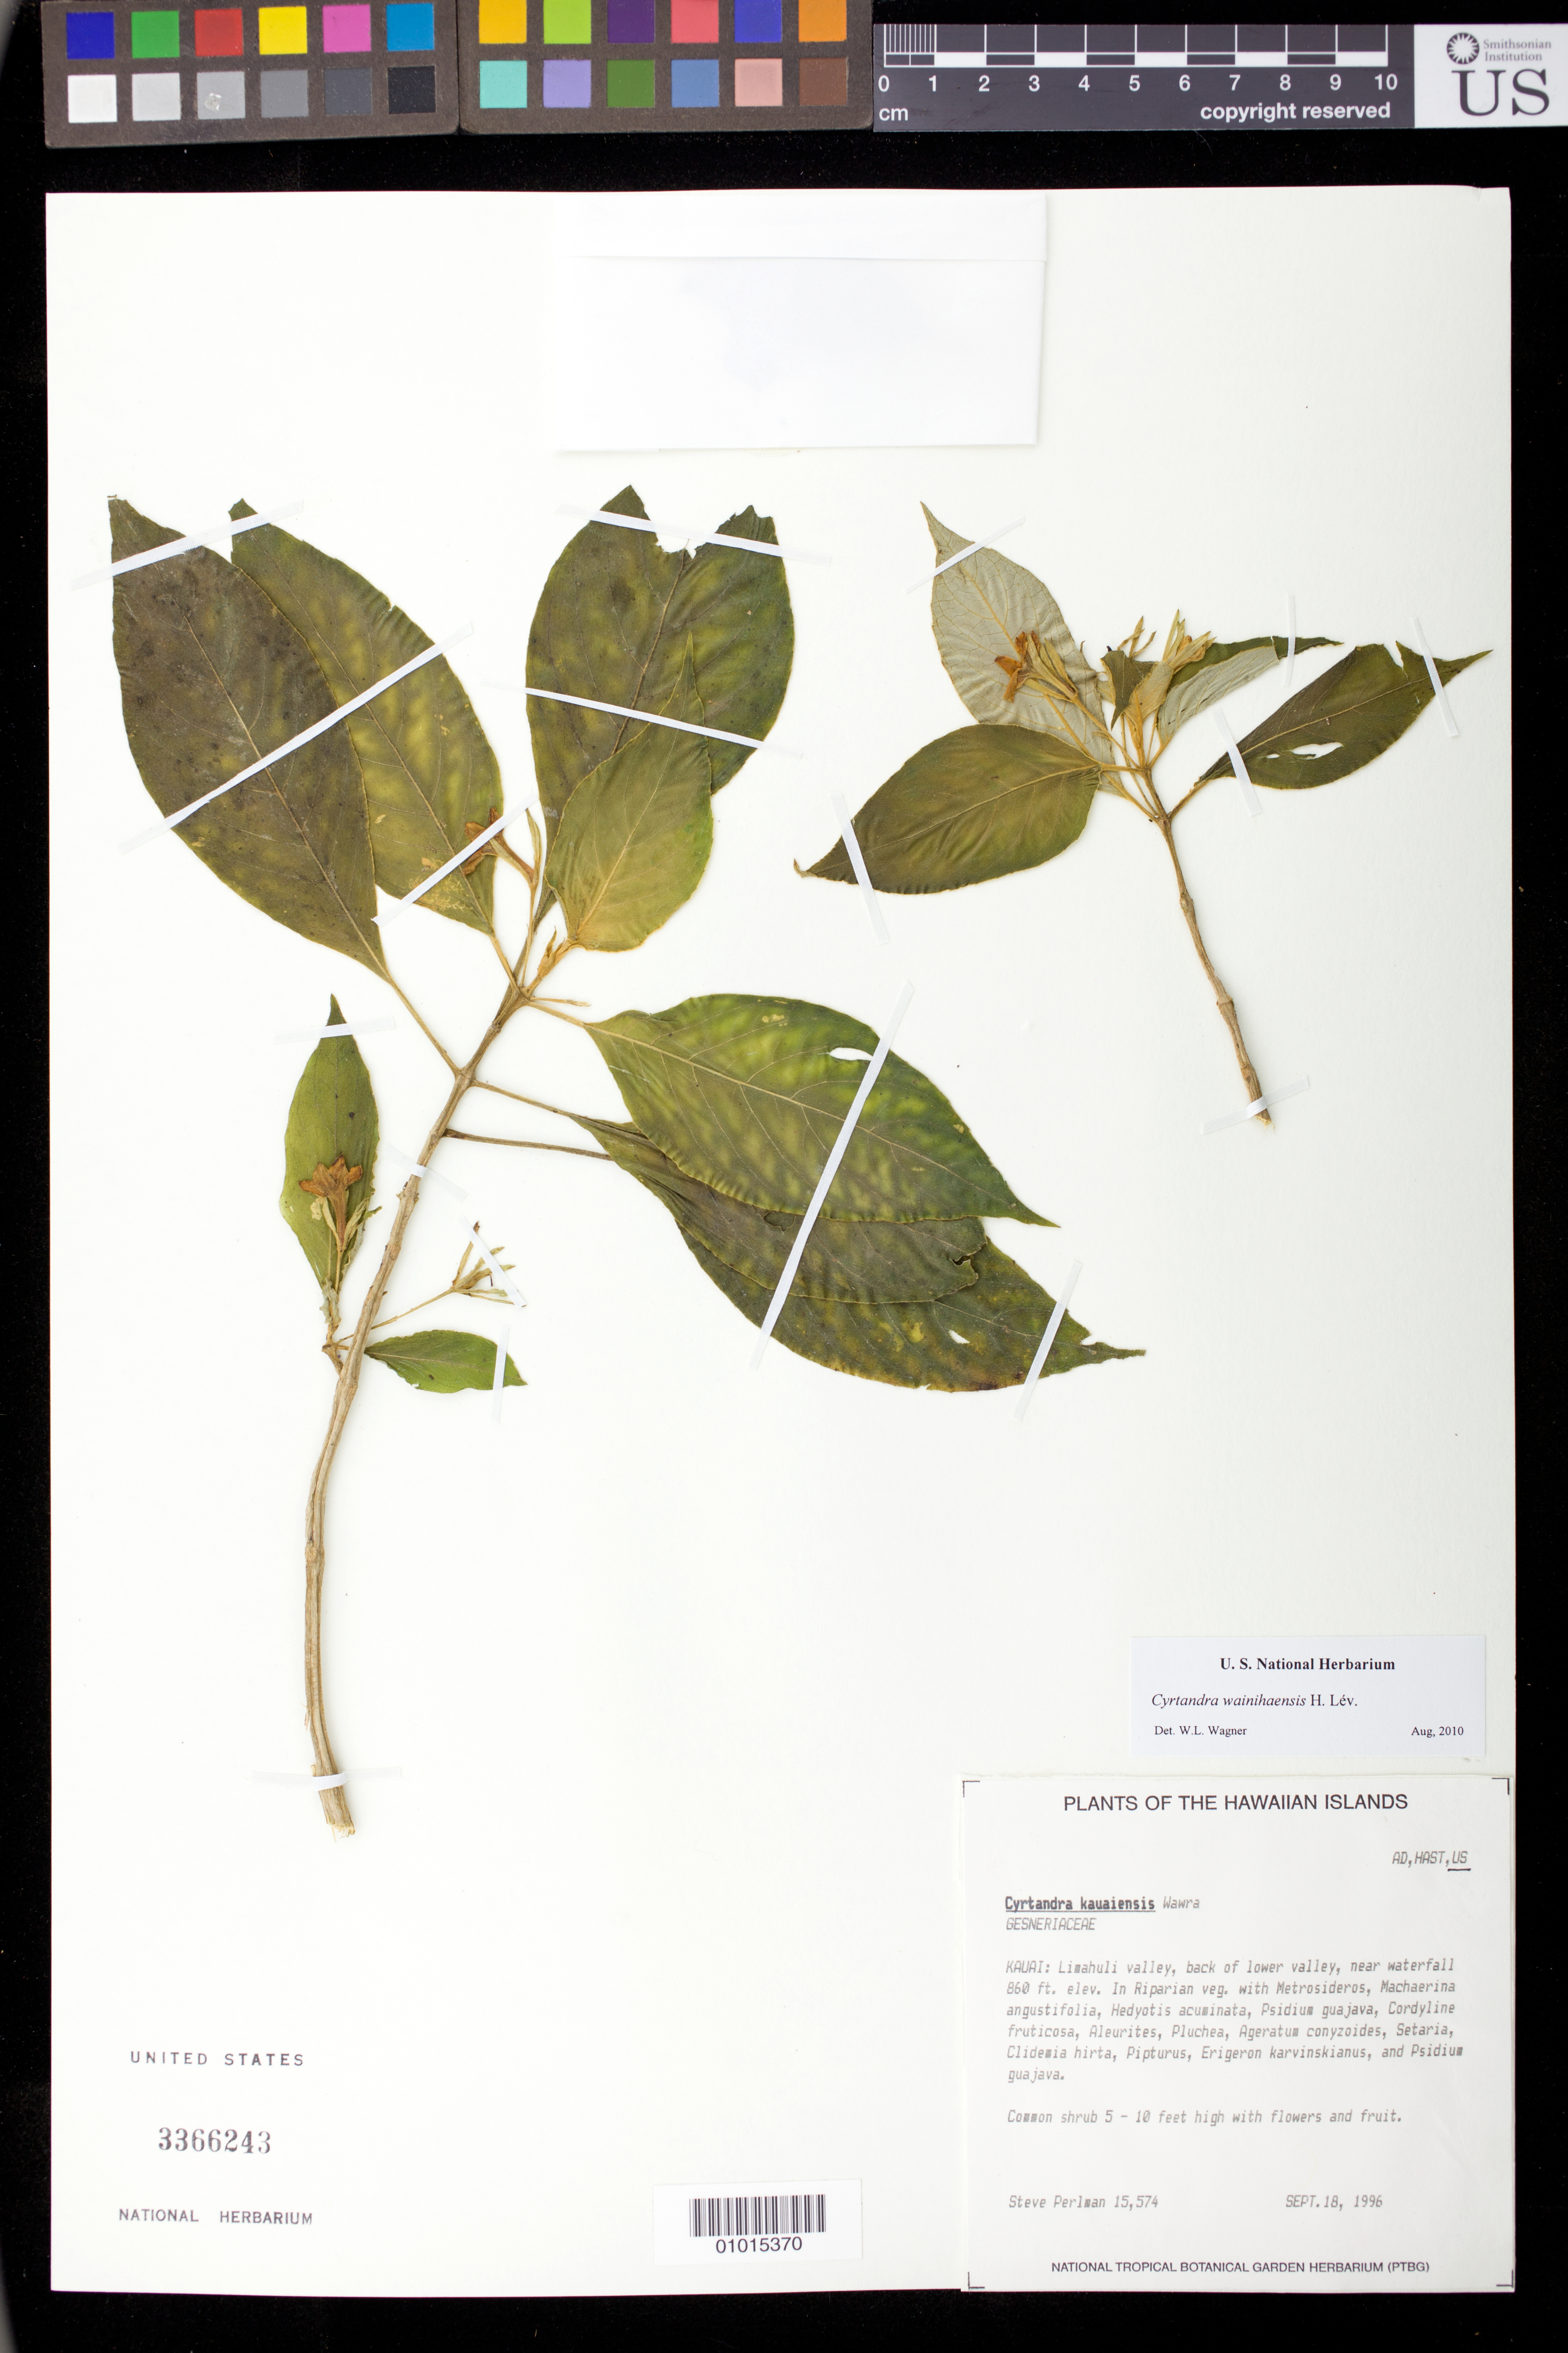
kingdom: Plantae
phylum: Tracheophyta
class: Magnoliopsida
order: Lamiales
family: Gesneriaceae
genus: Cyrtandra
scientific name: Cyrtandra wainihaensis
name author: H. Lév.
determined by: Wagner, W. L., (BOT), Smithsonian Institution - National Museum of Natural History (UNITED STATES)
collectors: S. P. Perlman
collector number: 15574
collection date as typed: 18 Sep 1996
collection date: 1996-09-18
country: United States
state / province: Hawaii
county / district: Kauai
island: Kaua'i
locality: Limahuli Valley, back of lower valley near waterfall.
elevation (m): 262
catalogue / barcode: US 3366243